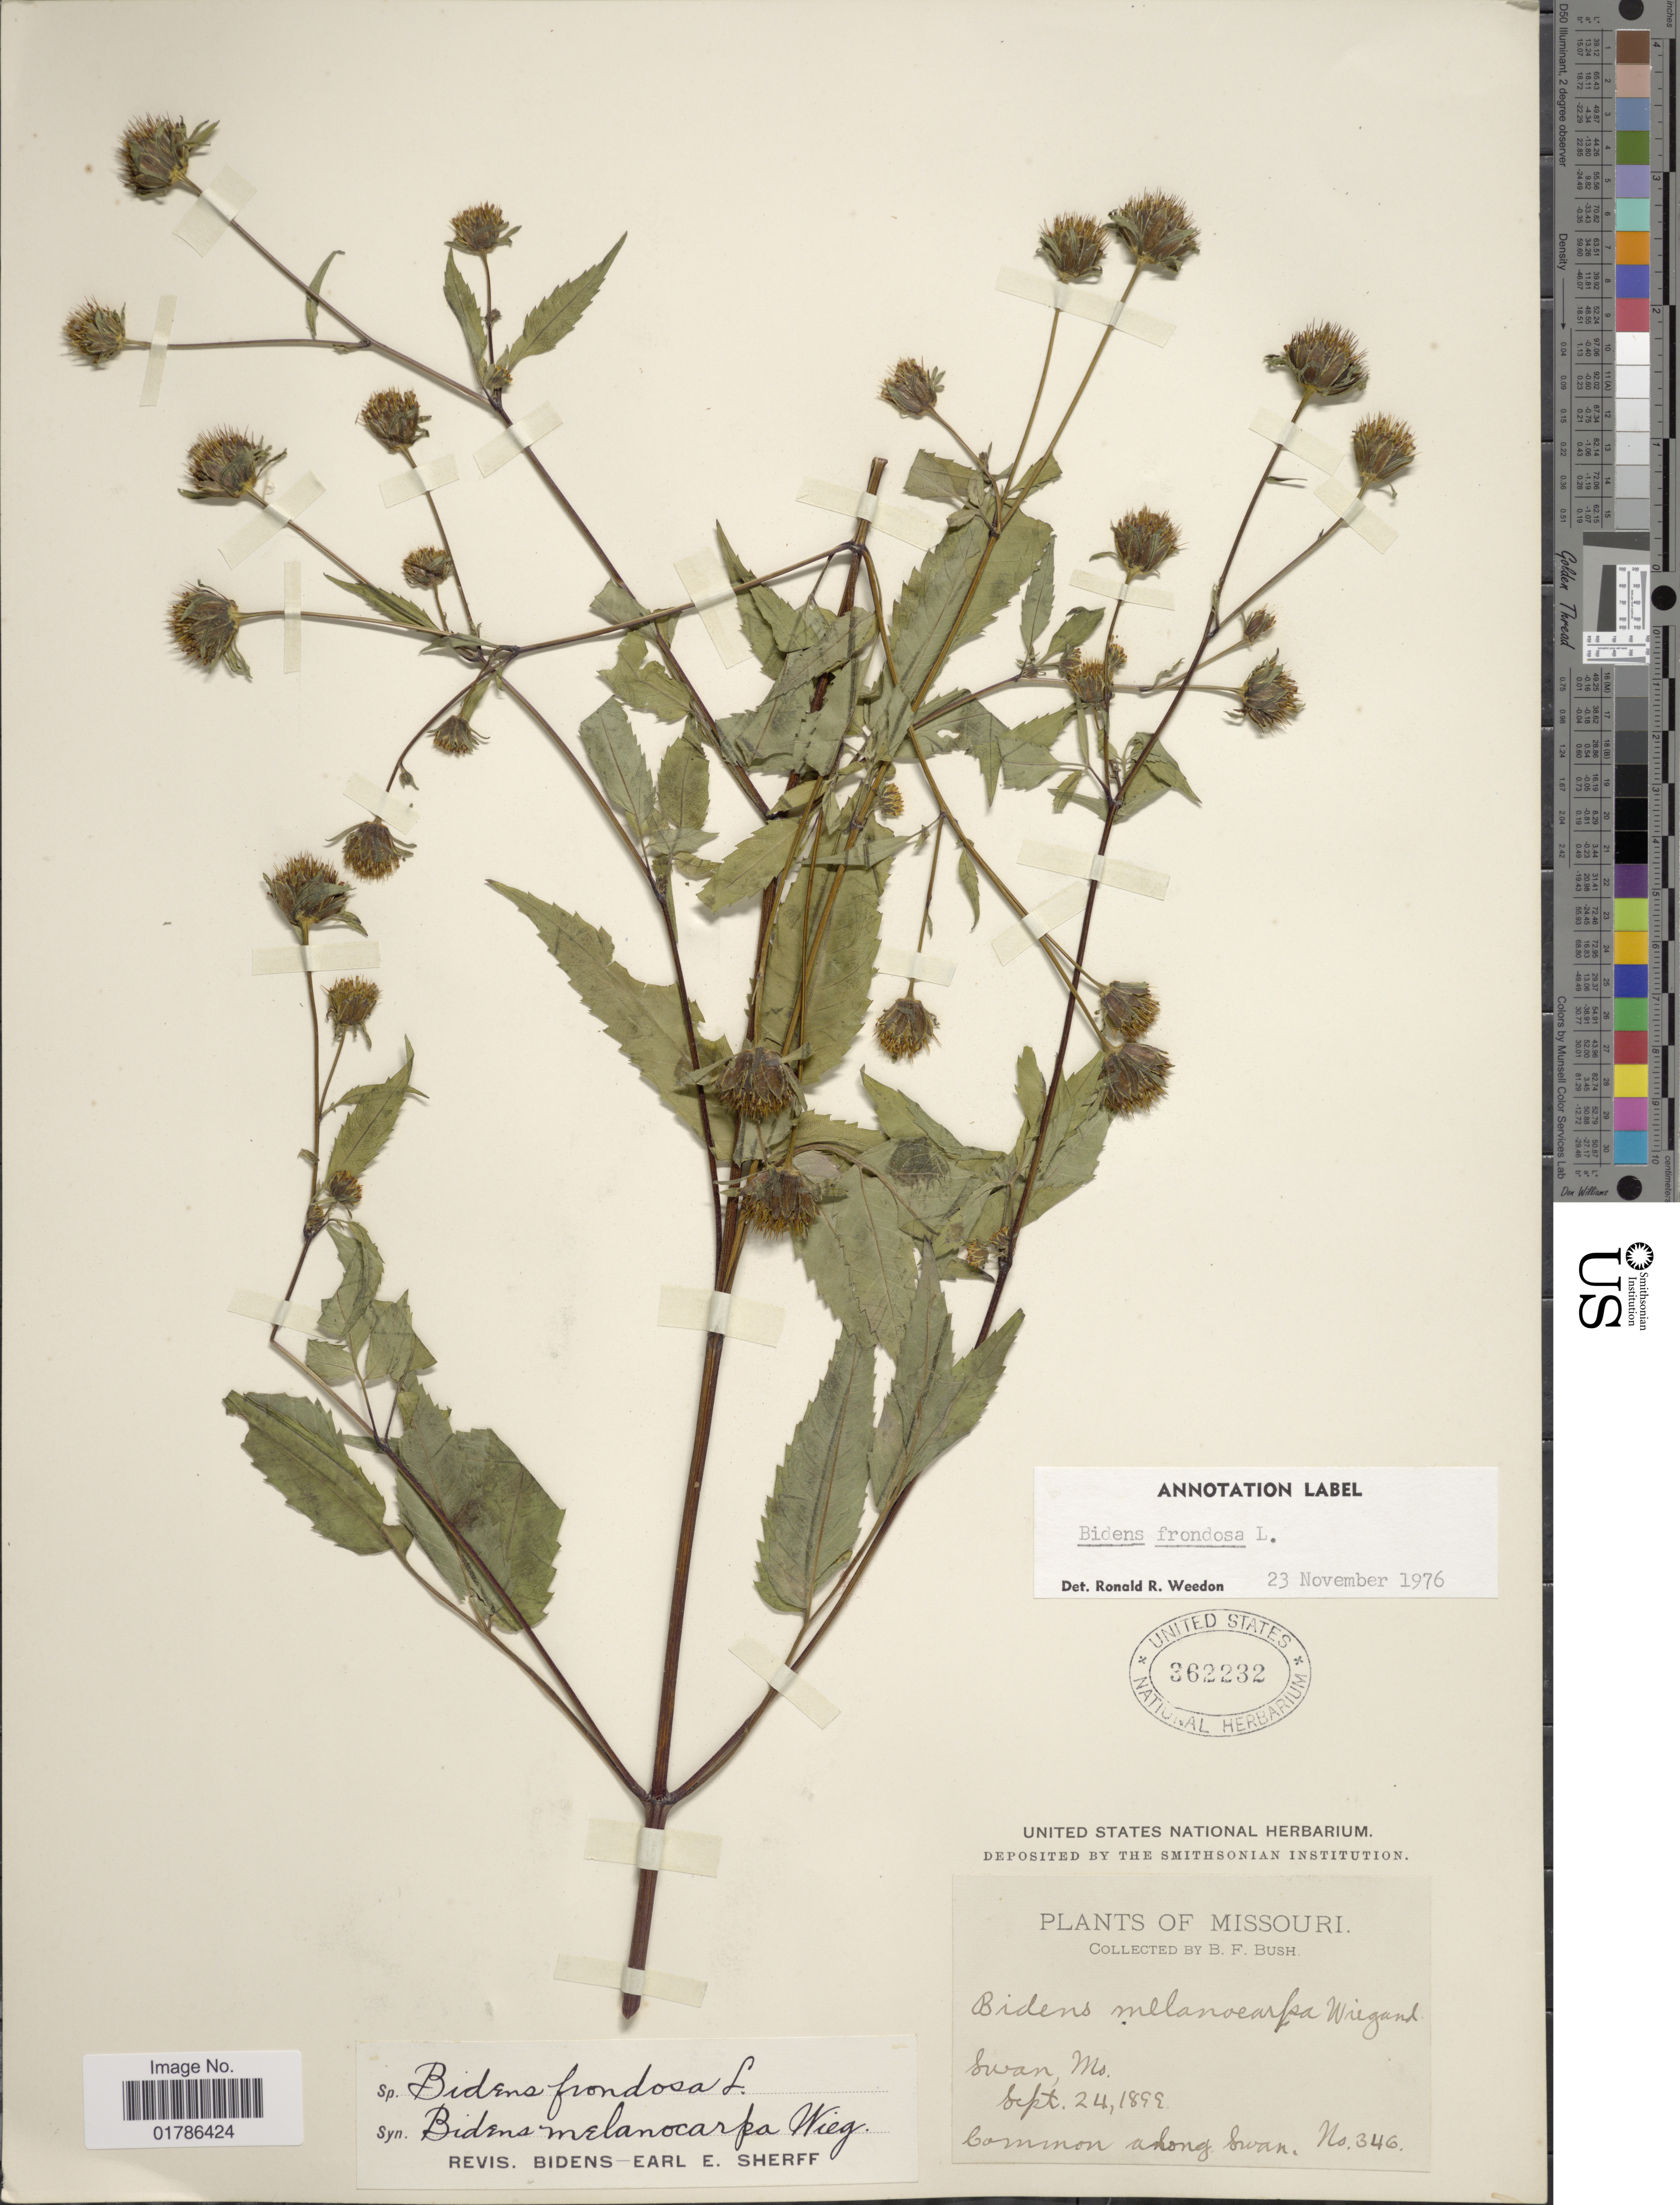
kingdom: Plantae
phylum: Tracheophyta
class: Magnoliopsida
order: Asterales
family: Asteraceae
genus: Bidens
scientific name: Bidens frondosa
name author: L.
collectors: B. F. Bush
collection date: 1899-09-24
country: United States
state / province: Missouri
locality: Swan, Mo.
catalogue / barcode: US 362232